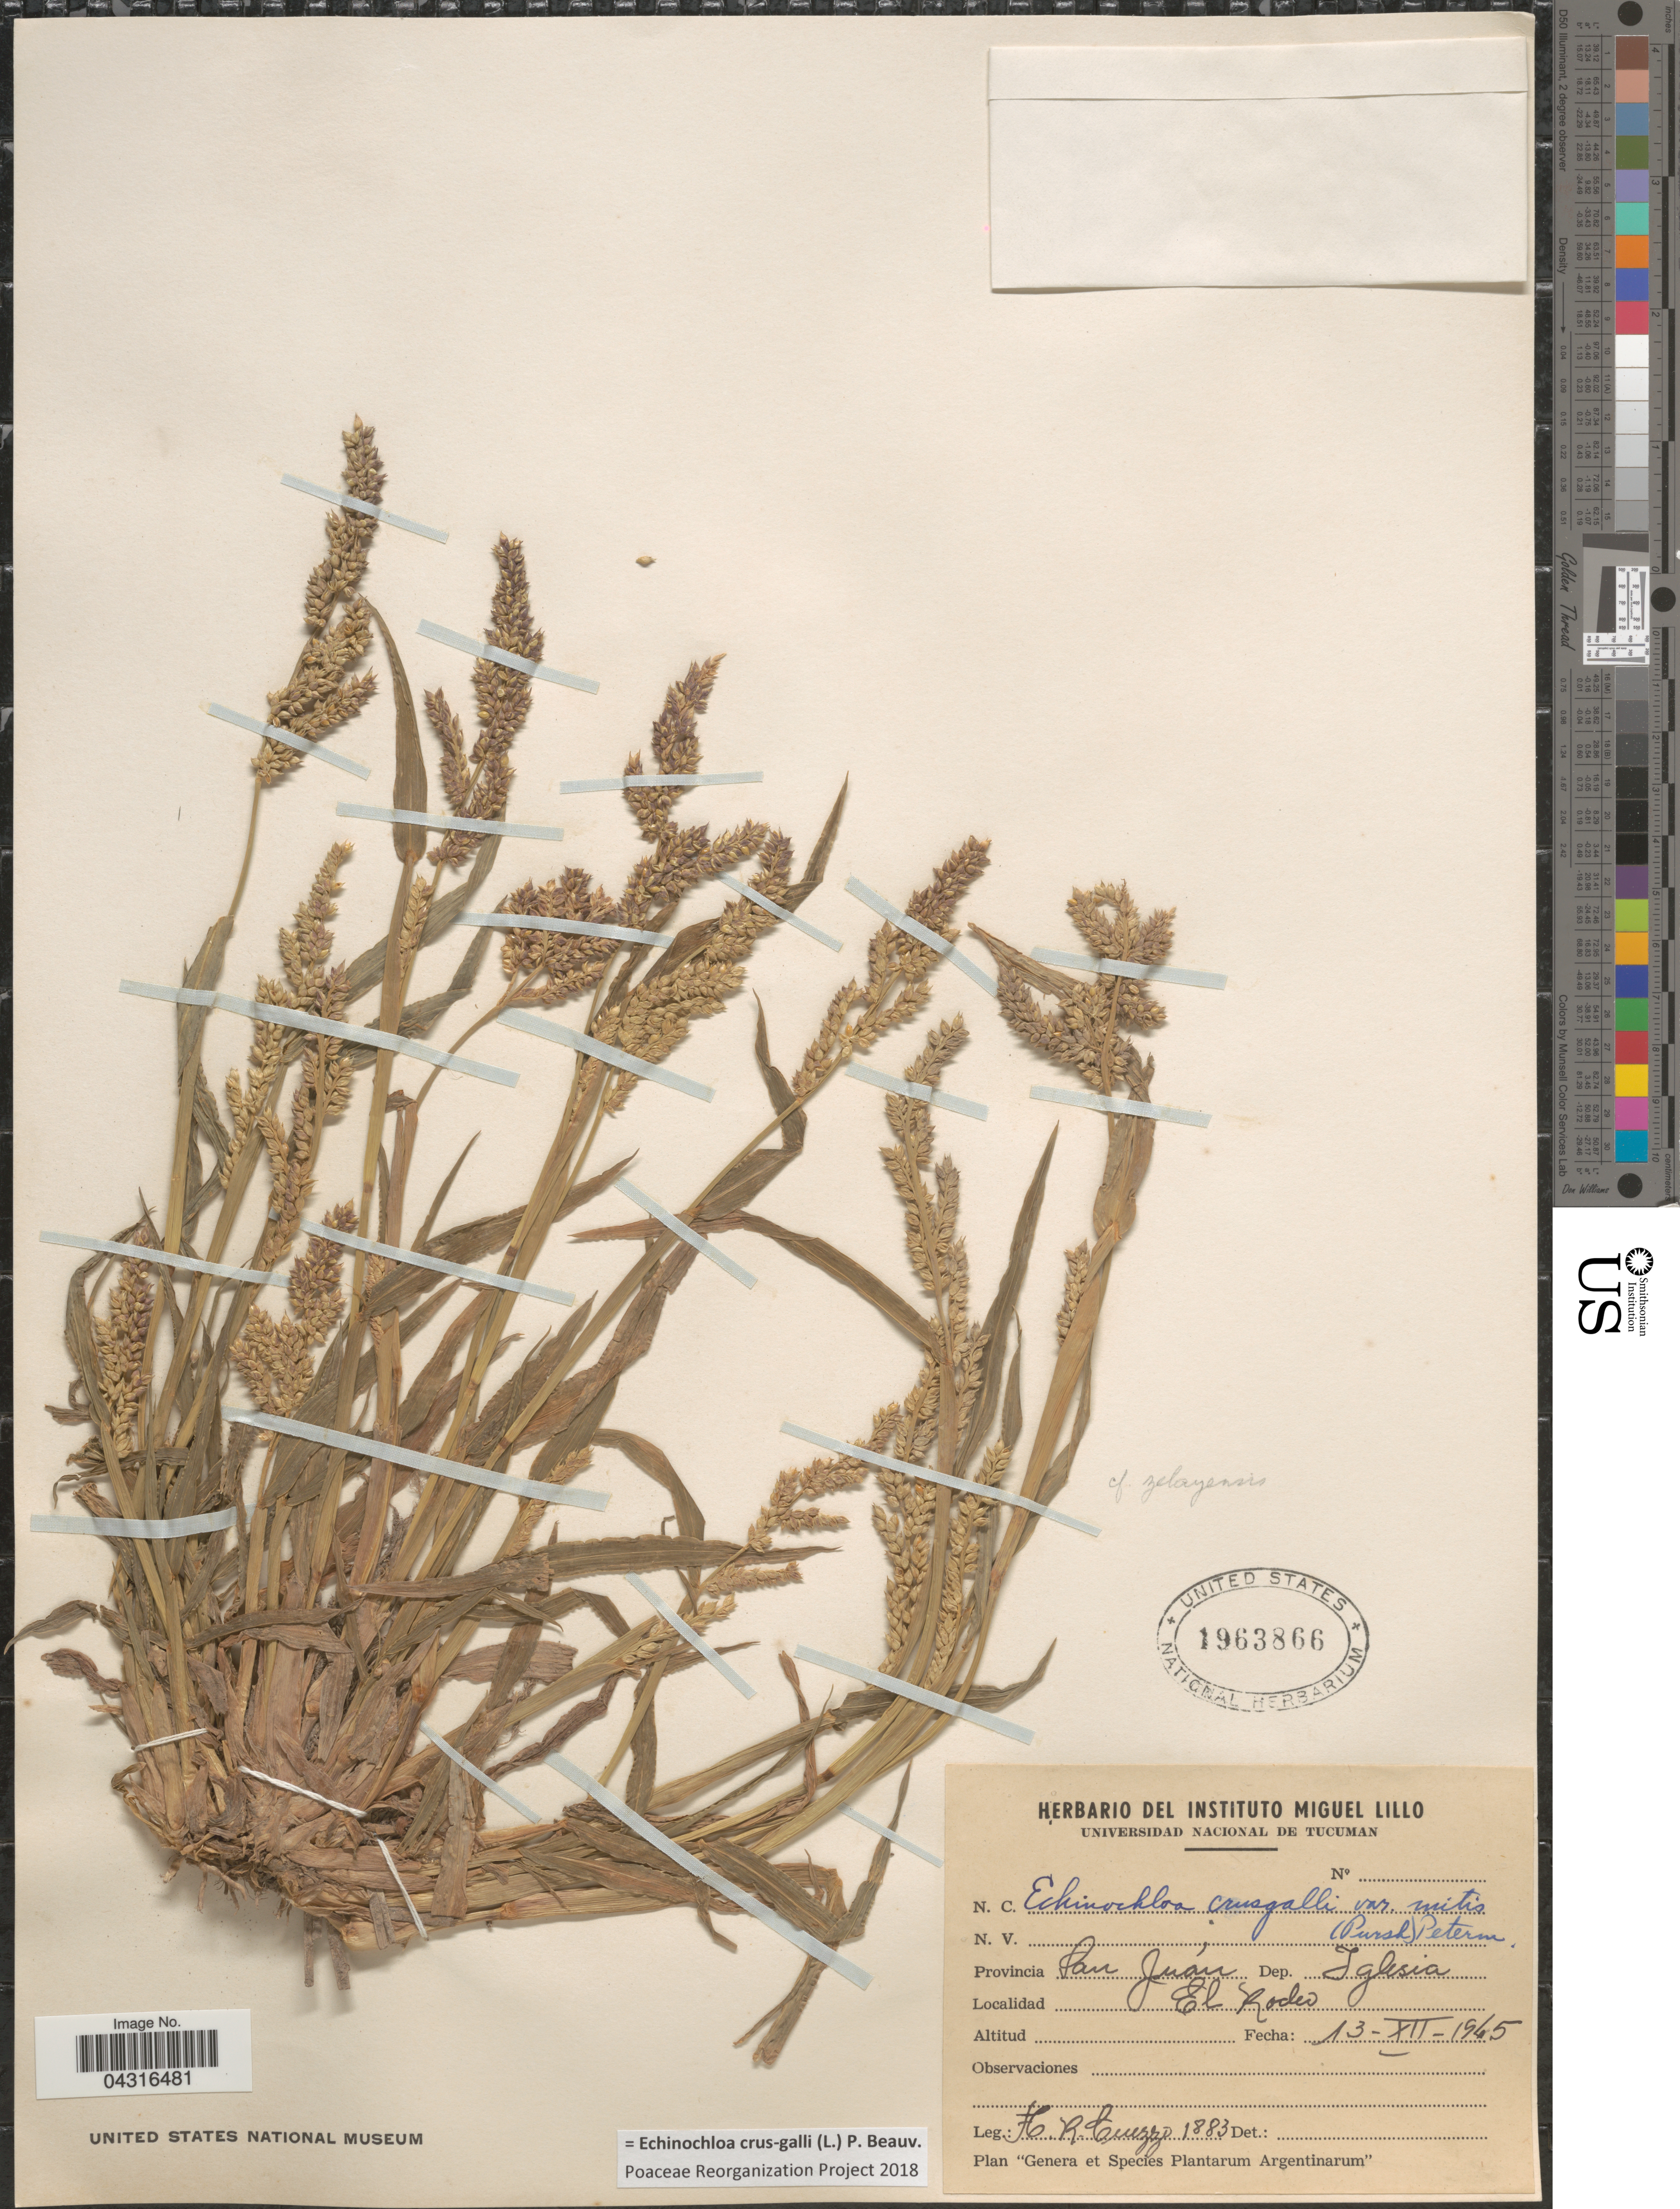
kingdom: Plantae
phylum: Tracheophyta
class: Liliopsida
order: Poales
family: Poaceae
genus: Echinochloa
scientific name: Echinochloa crus-galli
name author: (L.) P. Beauv.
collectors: A. Cuezzo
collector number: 1883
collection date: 1945-12-13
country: Argentina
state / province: San Juan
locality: Dep. Iglesia. El Rodeo.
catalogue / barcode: US 1963866